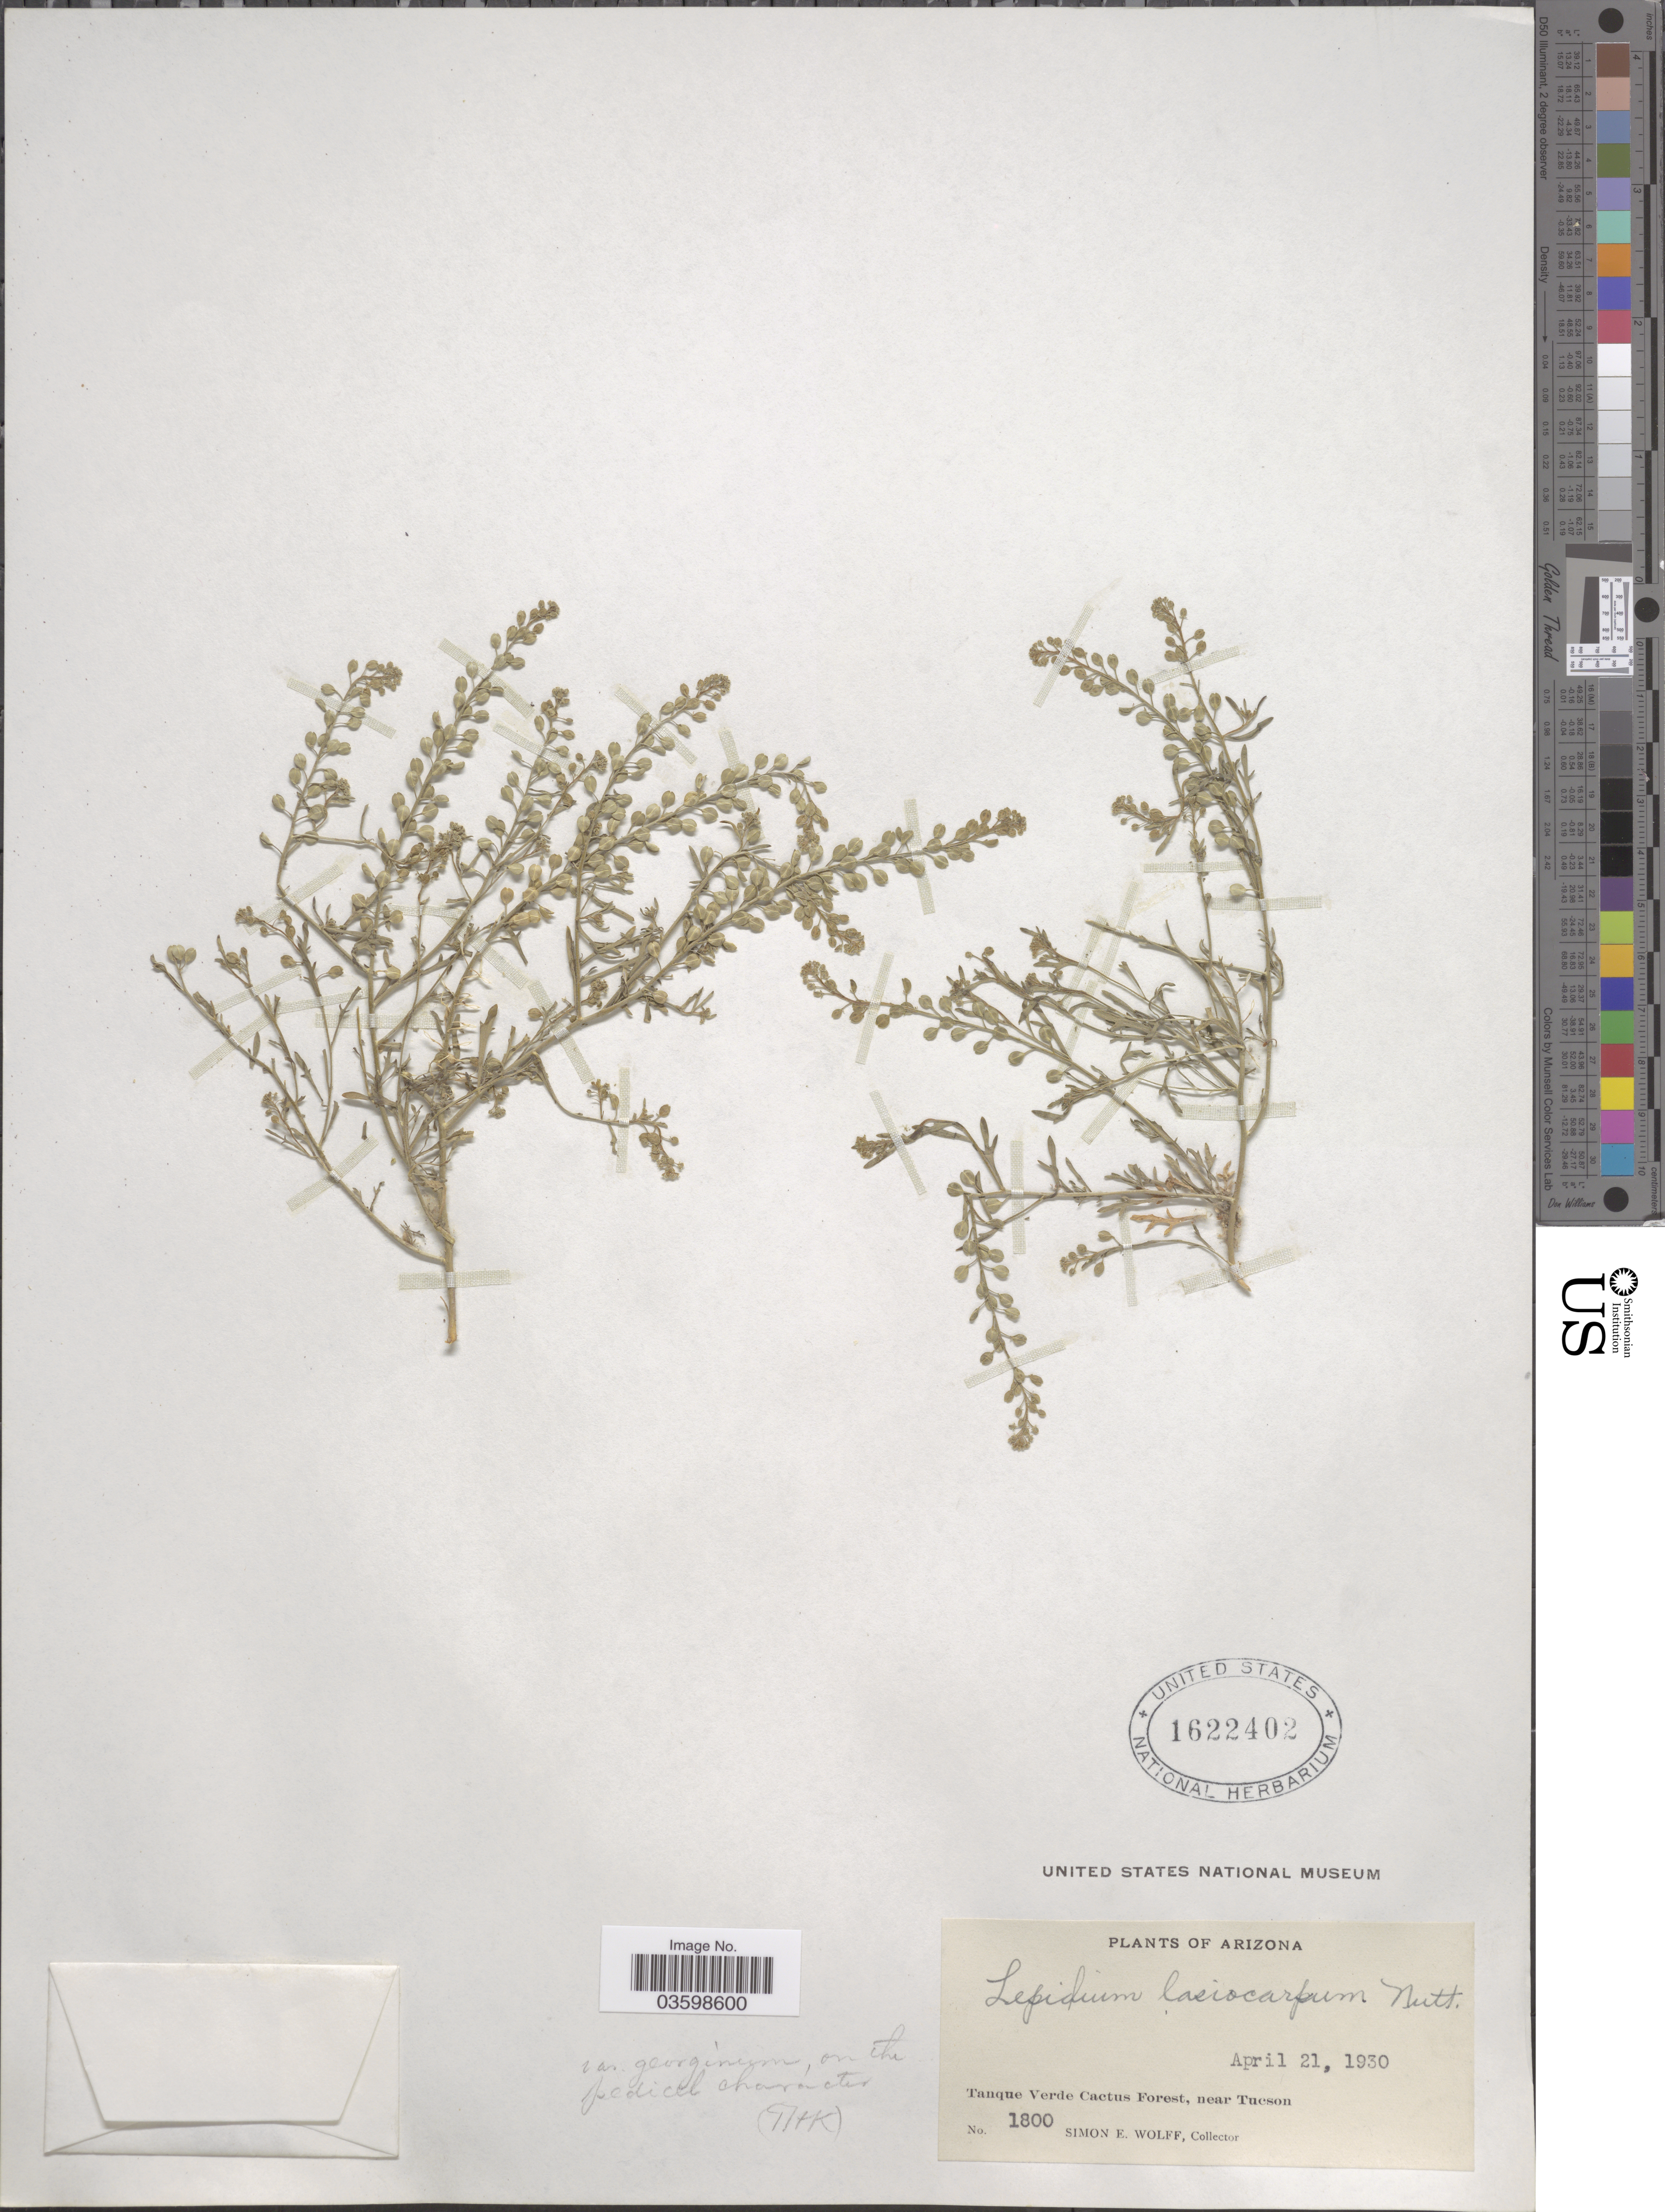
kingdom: Plantae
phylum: Tracheophyta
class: Magnoliopsida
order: Brassicales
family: Brassicaceae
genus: Lepidium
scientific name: Lepidium lasiocarpum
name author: Nutt.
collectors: S. E. Wolff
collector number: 1800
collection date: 1930-04-21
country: United States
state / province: Arizona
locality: Tanque Verde Cactus Forest, near Tucson.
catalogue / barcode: US 1622402